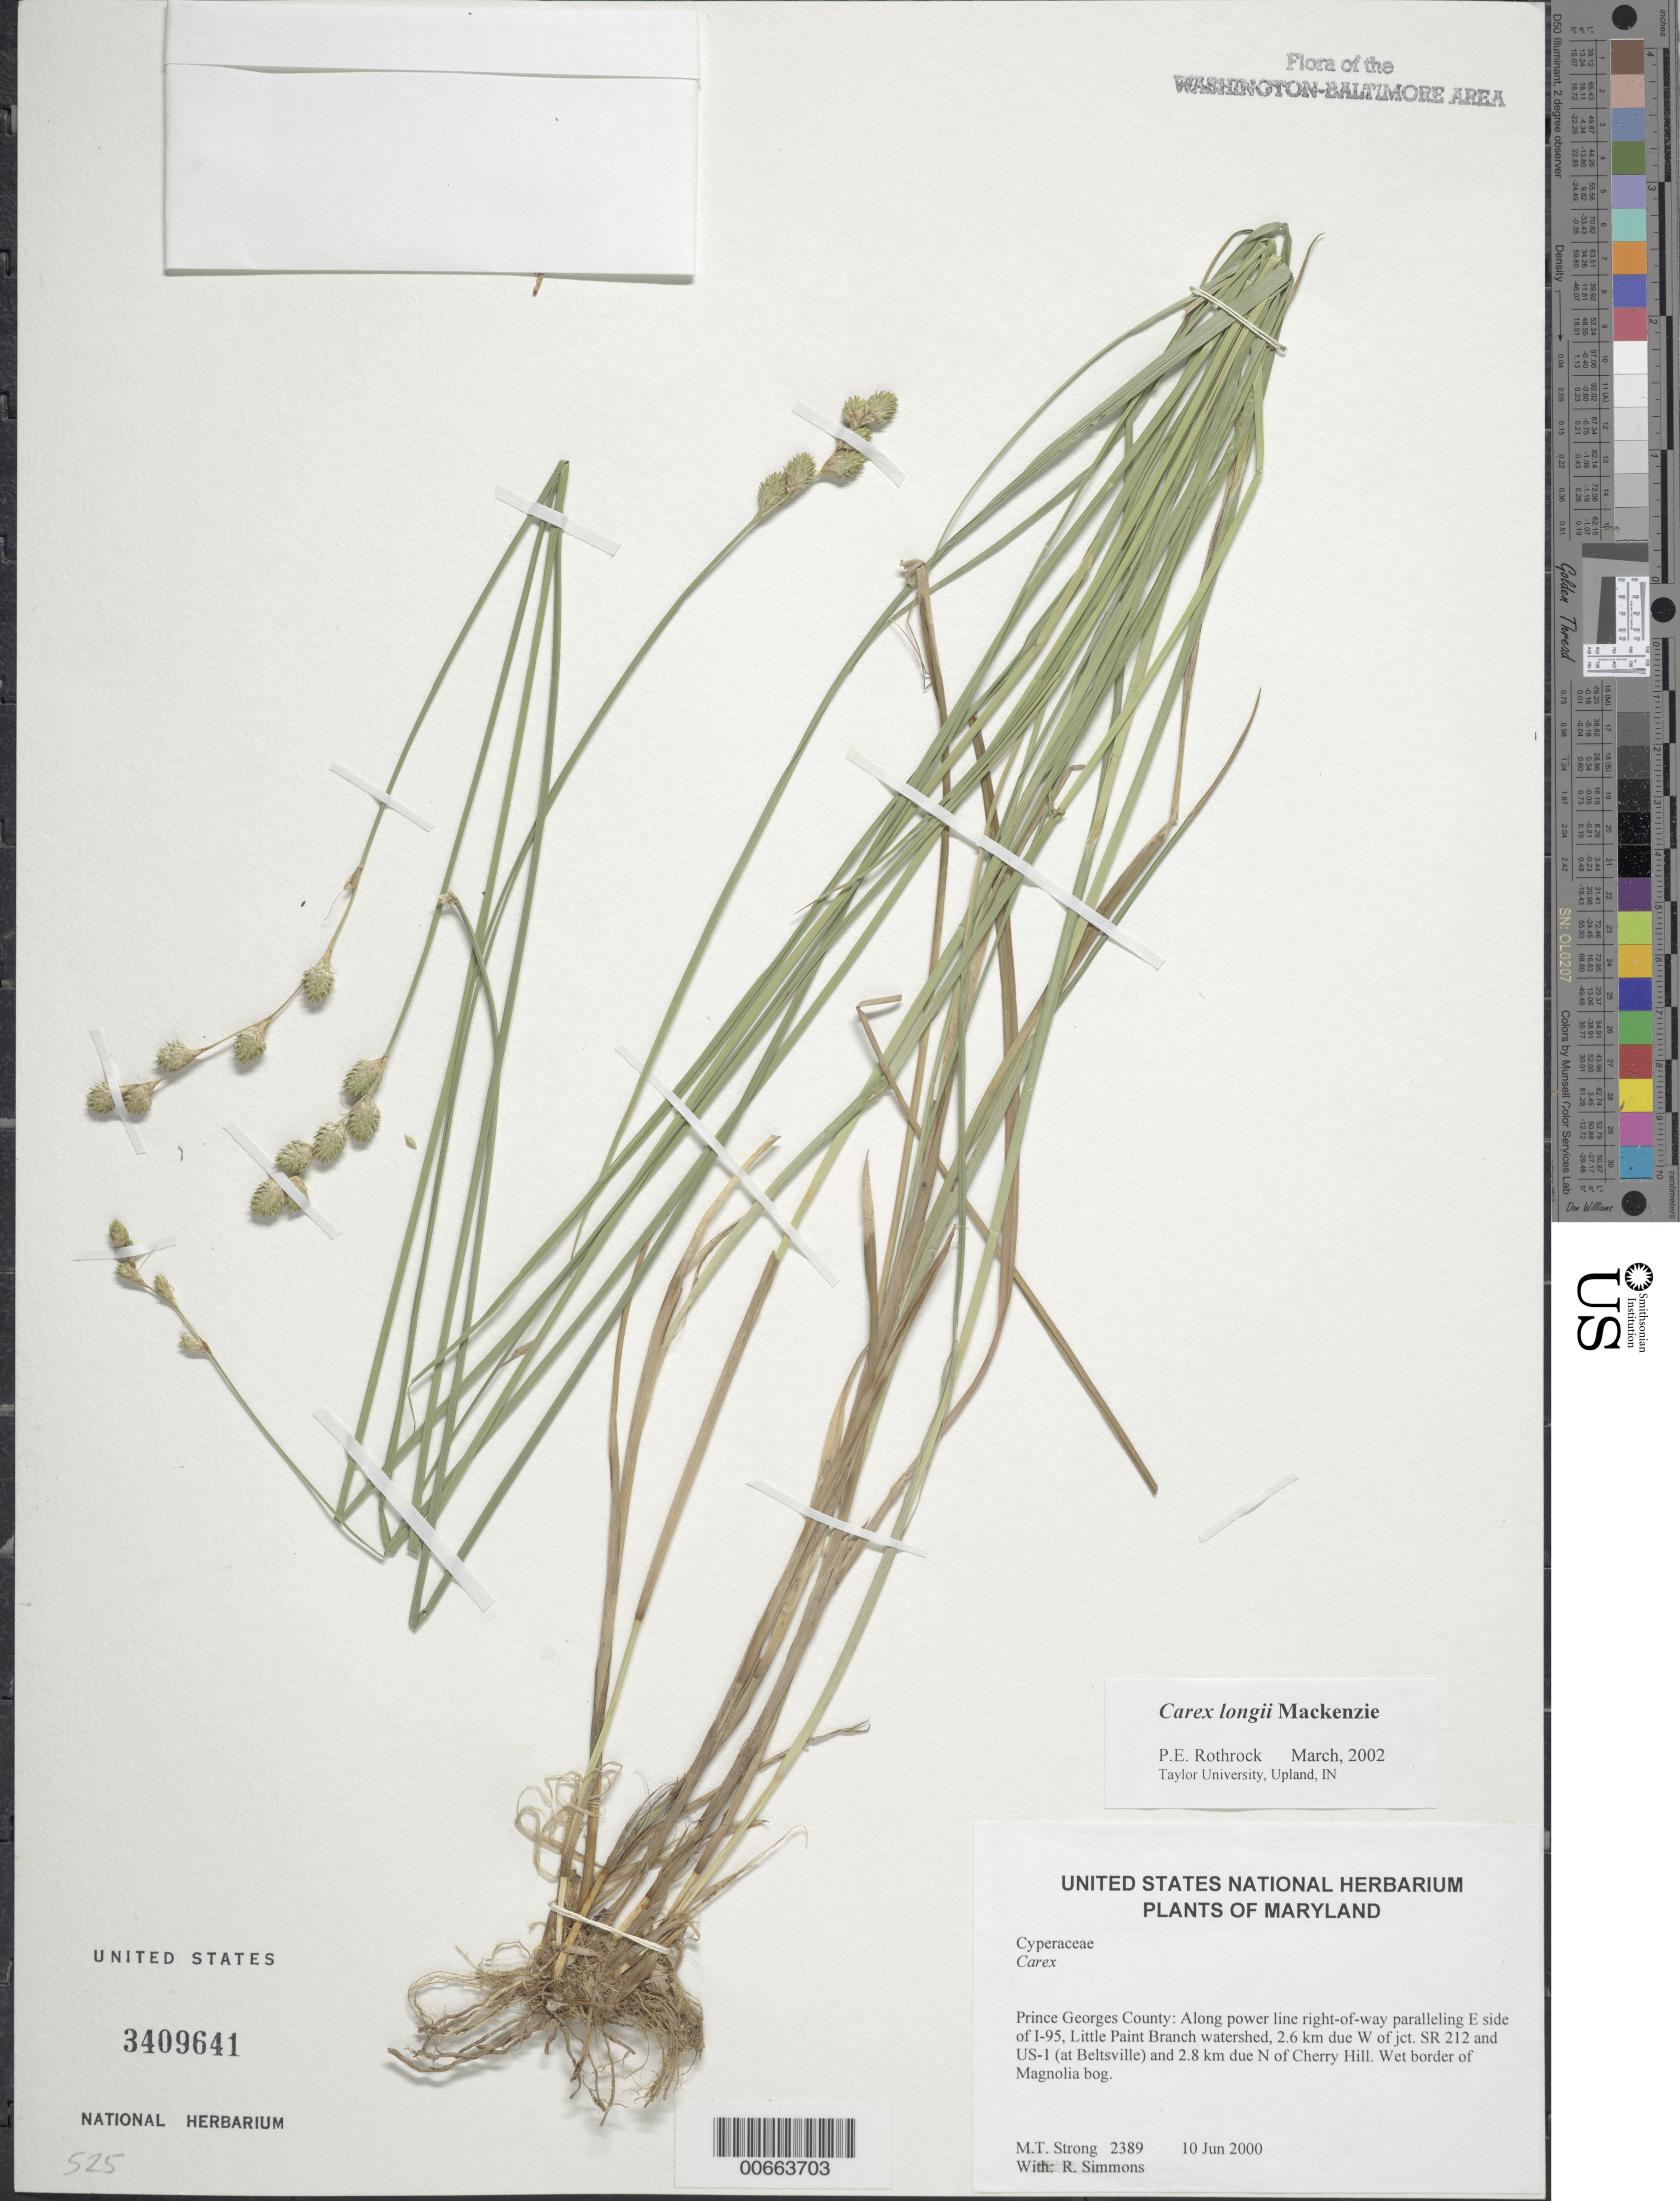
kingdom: Plantae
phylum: Tracheophyta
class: Liliopsida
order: Poales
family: Cyperaceae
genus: Carex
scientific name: Carex longii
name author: Mack.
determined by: Strong, M. T., (US), Smithsonian Institution - National Museum of Natural History (UNITED STATES)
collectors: M. T. Strong & R. Simmons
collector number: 2389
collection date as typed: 10 Jun 2000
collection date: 2000-06-10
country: United States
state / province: Maryland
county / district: Prince George's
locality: Along power line right-of-way paralleling E side of I-95, Little Paint Branch watershed, 2.6 km due W of jct. SR 212 and US-1 (at Beltsville) and 2.8 km due N of Cherry Hill.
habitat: Wet border of Magnolia bog.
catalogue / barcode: US 3409641